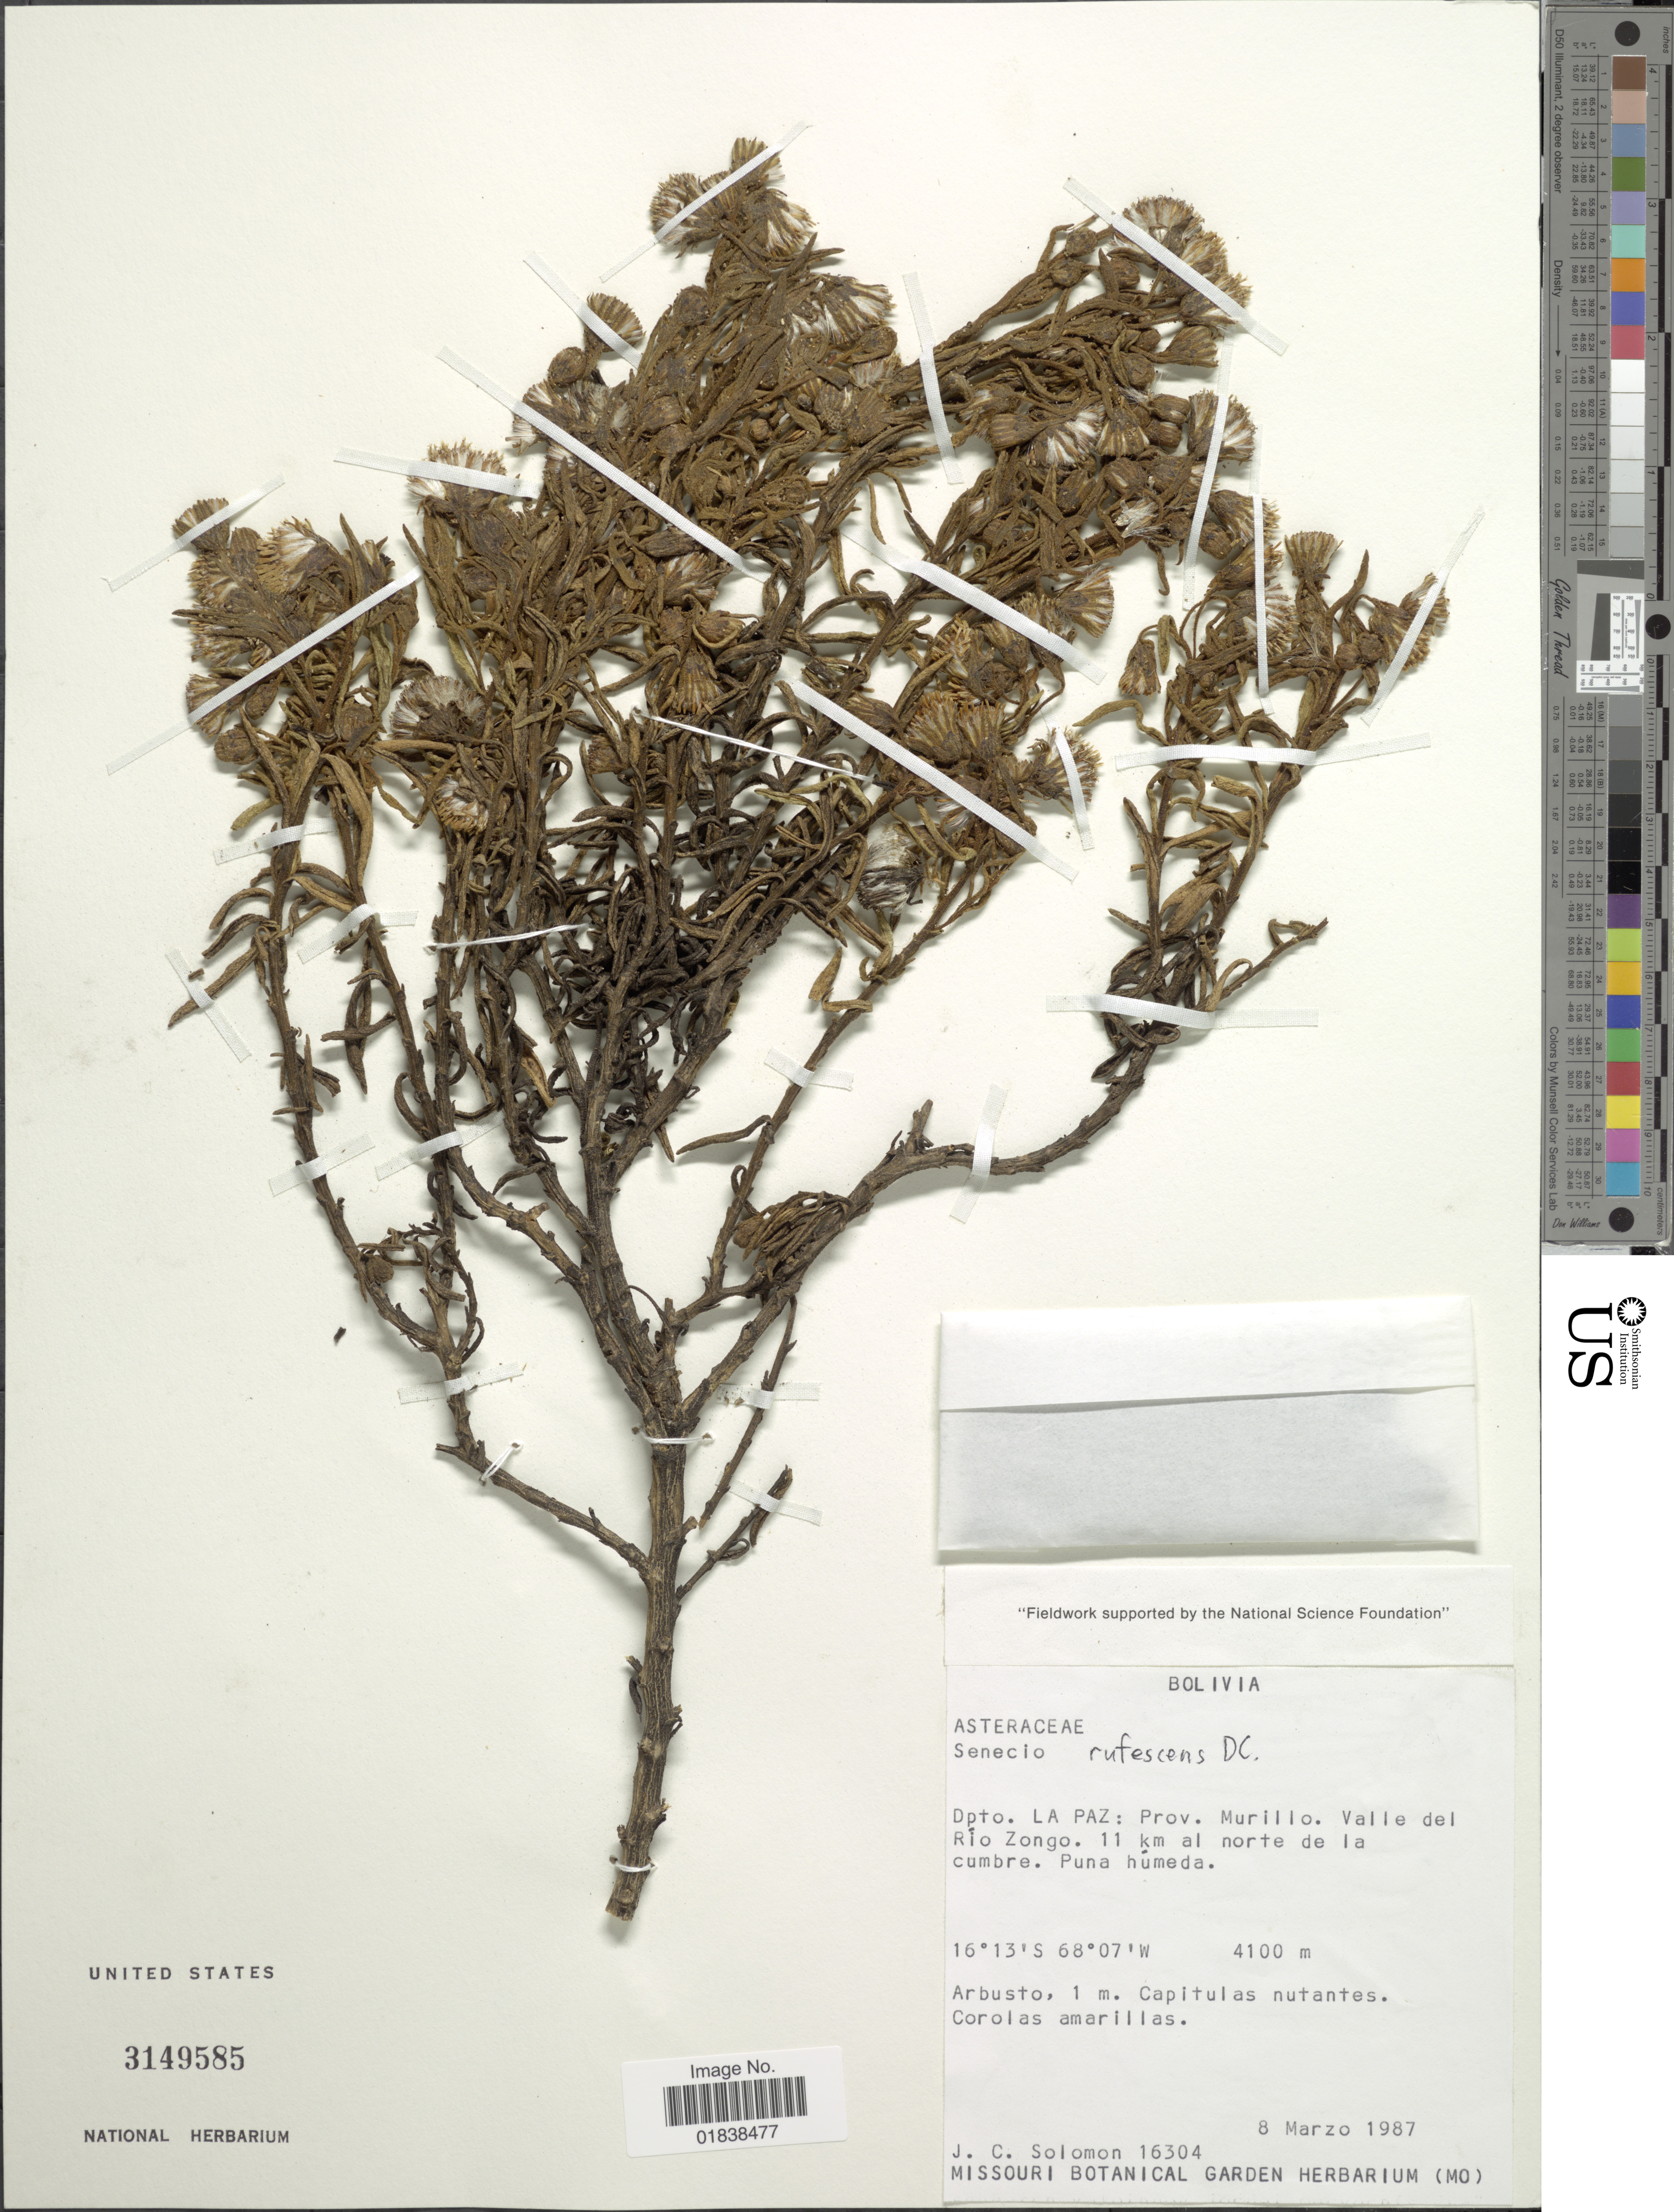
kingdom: Plantae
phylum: Tracheophyta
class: Magnoliopsida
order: Asterales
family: Asteraceae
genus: Senecio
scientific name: Senecio rufescens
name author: DC.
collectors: J. C. Solomon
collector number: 16304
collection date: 1987-03-08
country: Bolivia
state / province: La Paz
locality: Prov. Murillo, Valle del Rio Zongo, 11 km al norte de la cumbre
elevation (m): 4100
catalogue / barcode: US 3149585